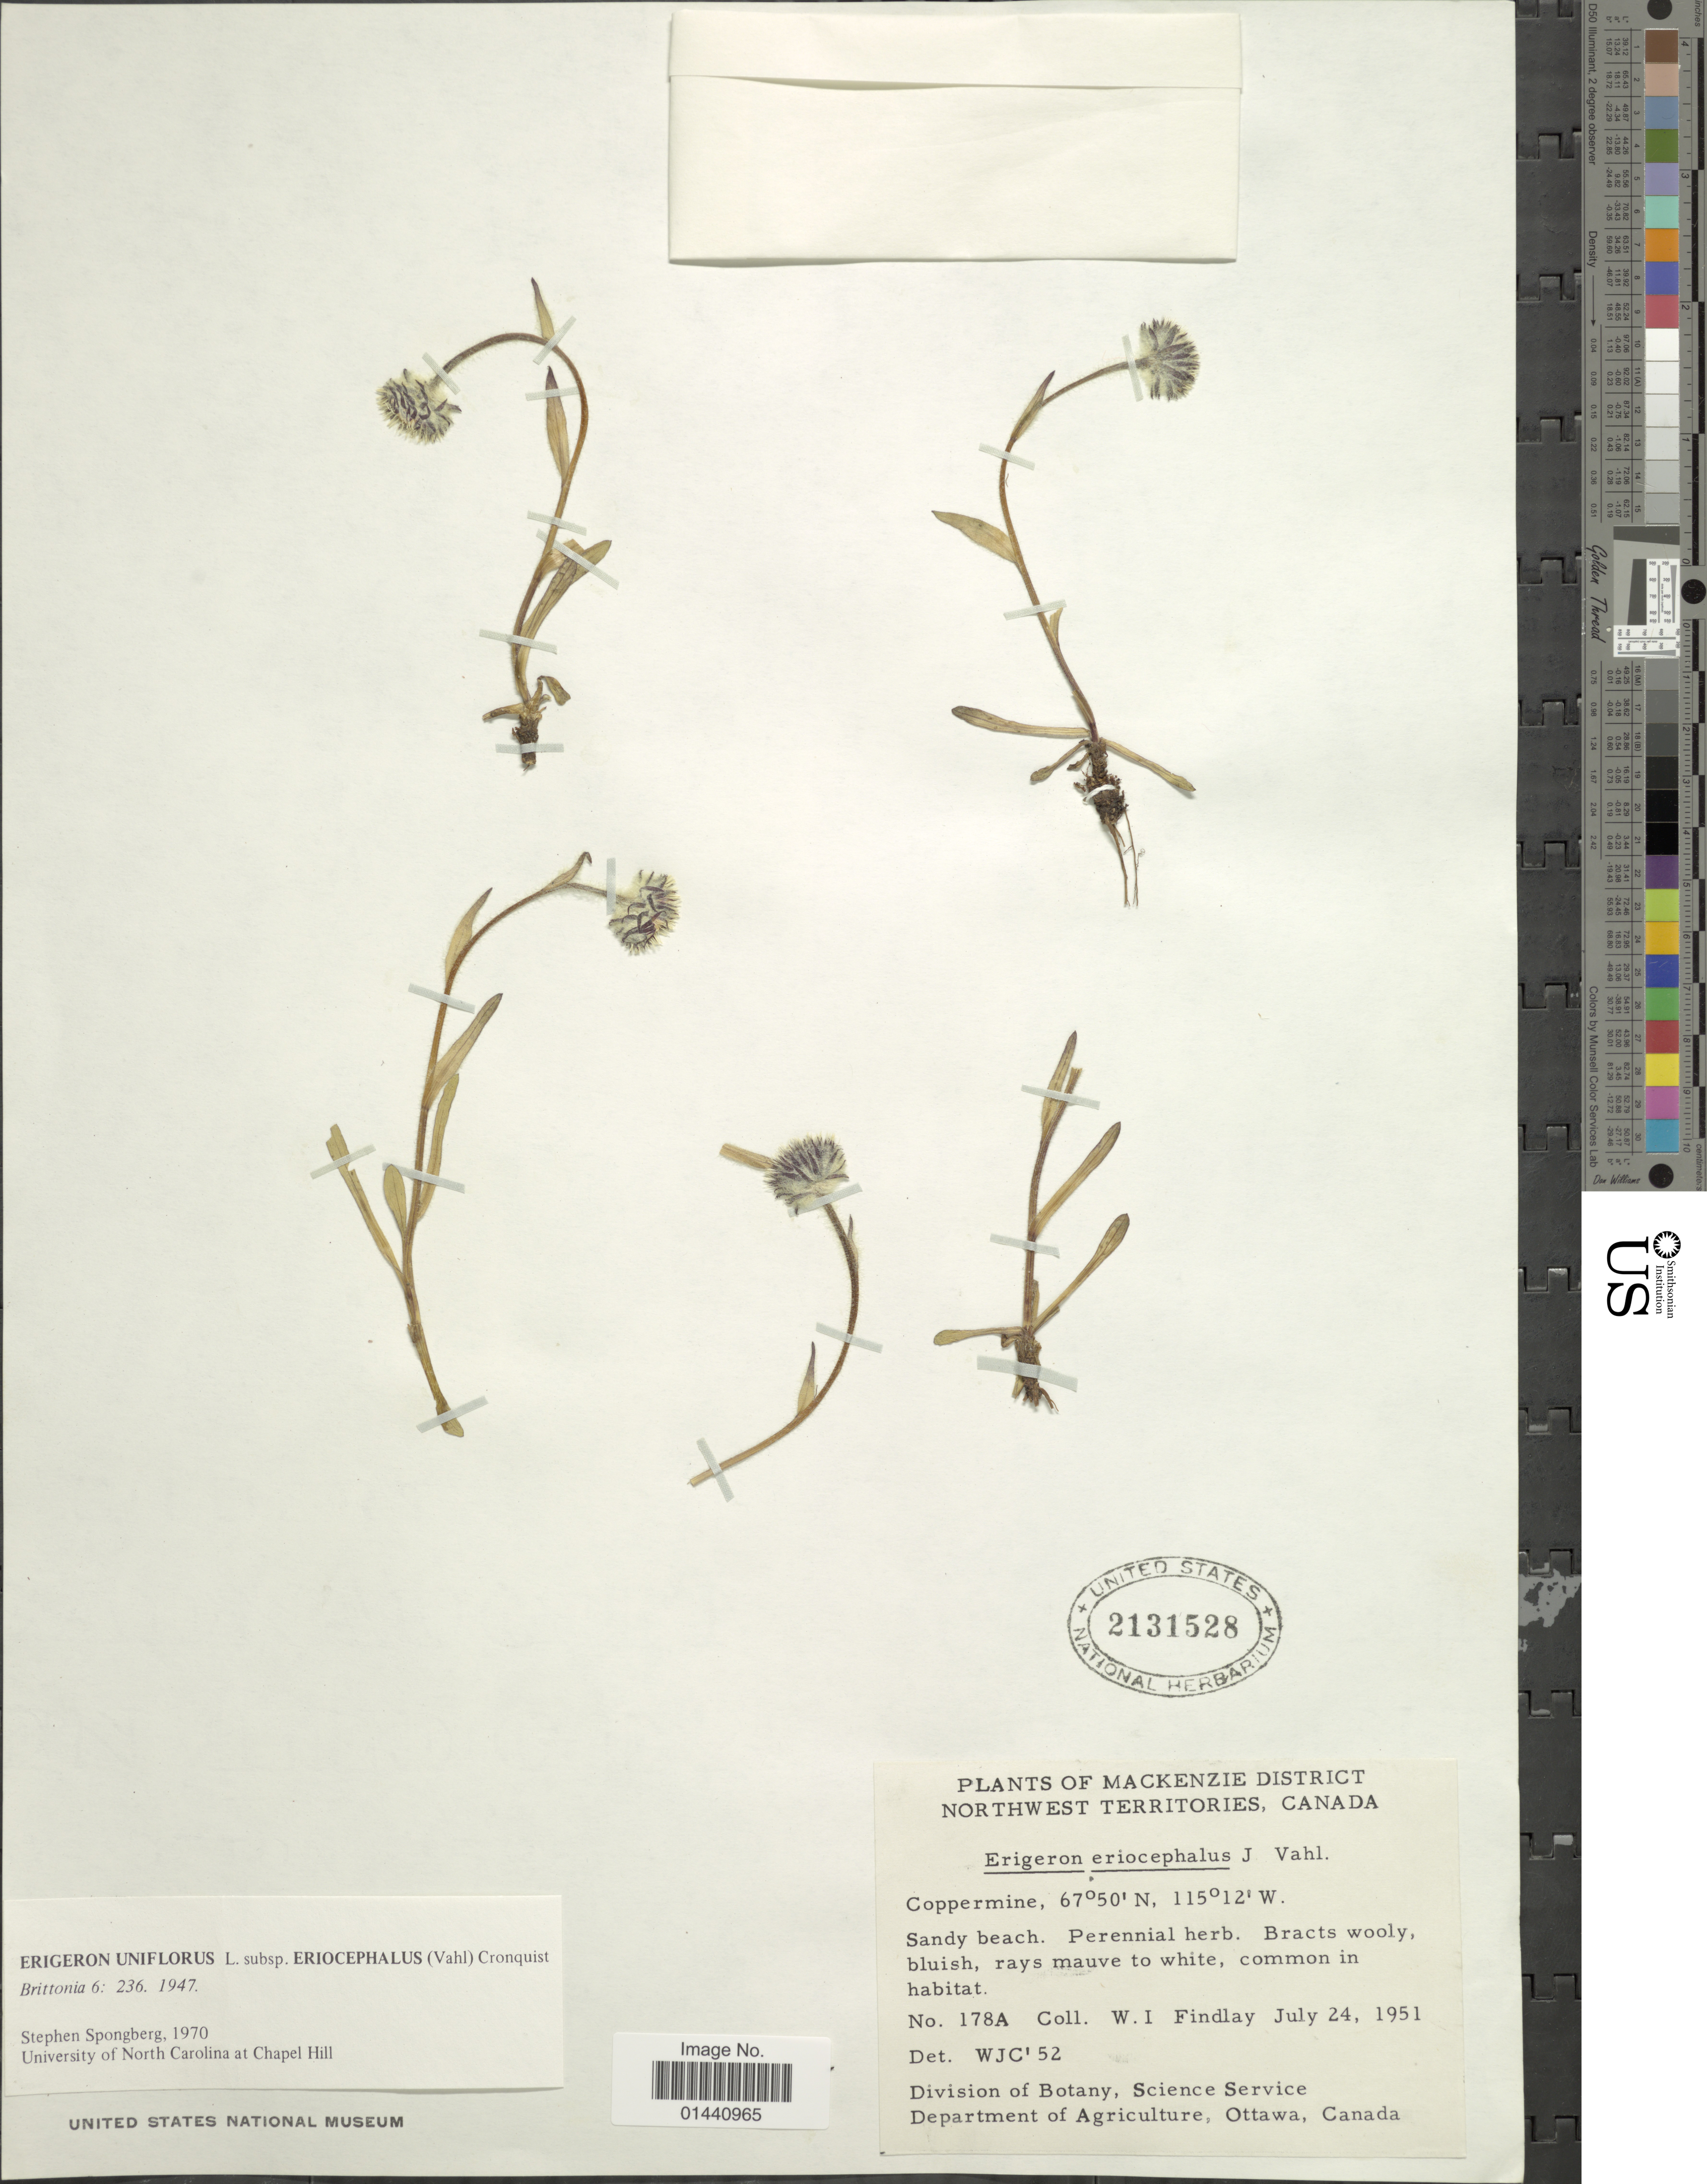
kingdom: Plantae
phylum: Tracheophyta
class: Magnoliopsida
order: Asterales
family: Asteraceae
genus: Erigeron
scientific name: Erigeron eriocephalus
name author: J. Vahl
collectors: W. Findlay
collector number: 178A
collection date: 1951-07-24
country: Canada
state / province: Northwest Territories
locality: Mackenzie District. Coppermine.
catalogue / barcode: US 2131528